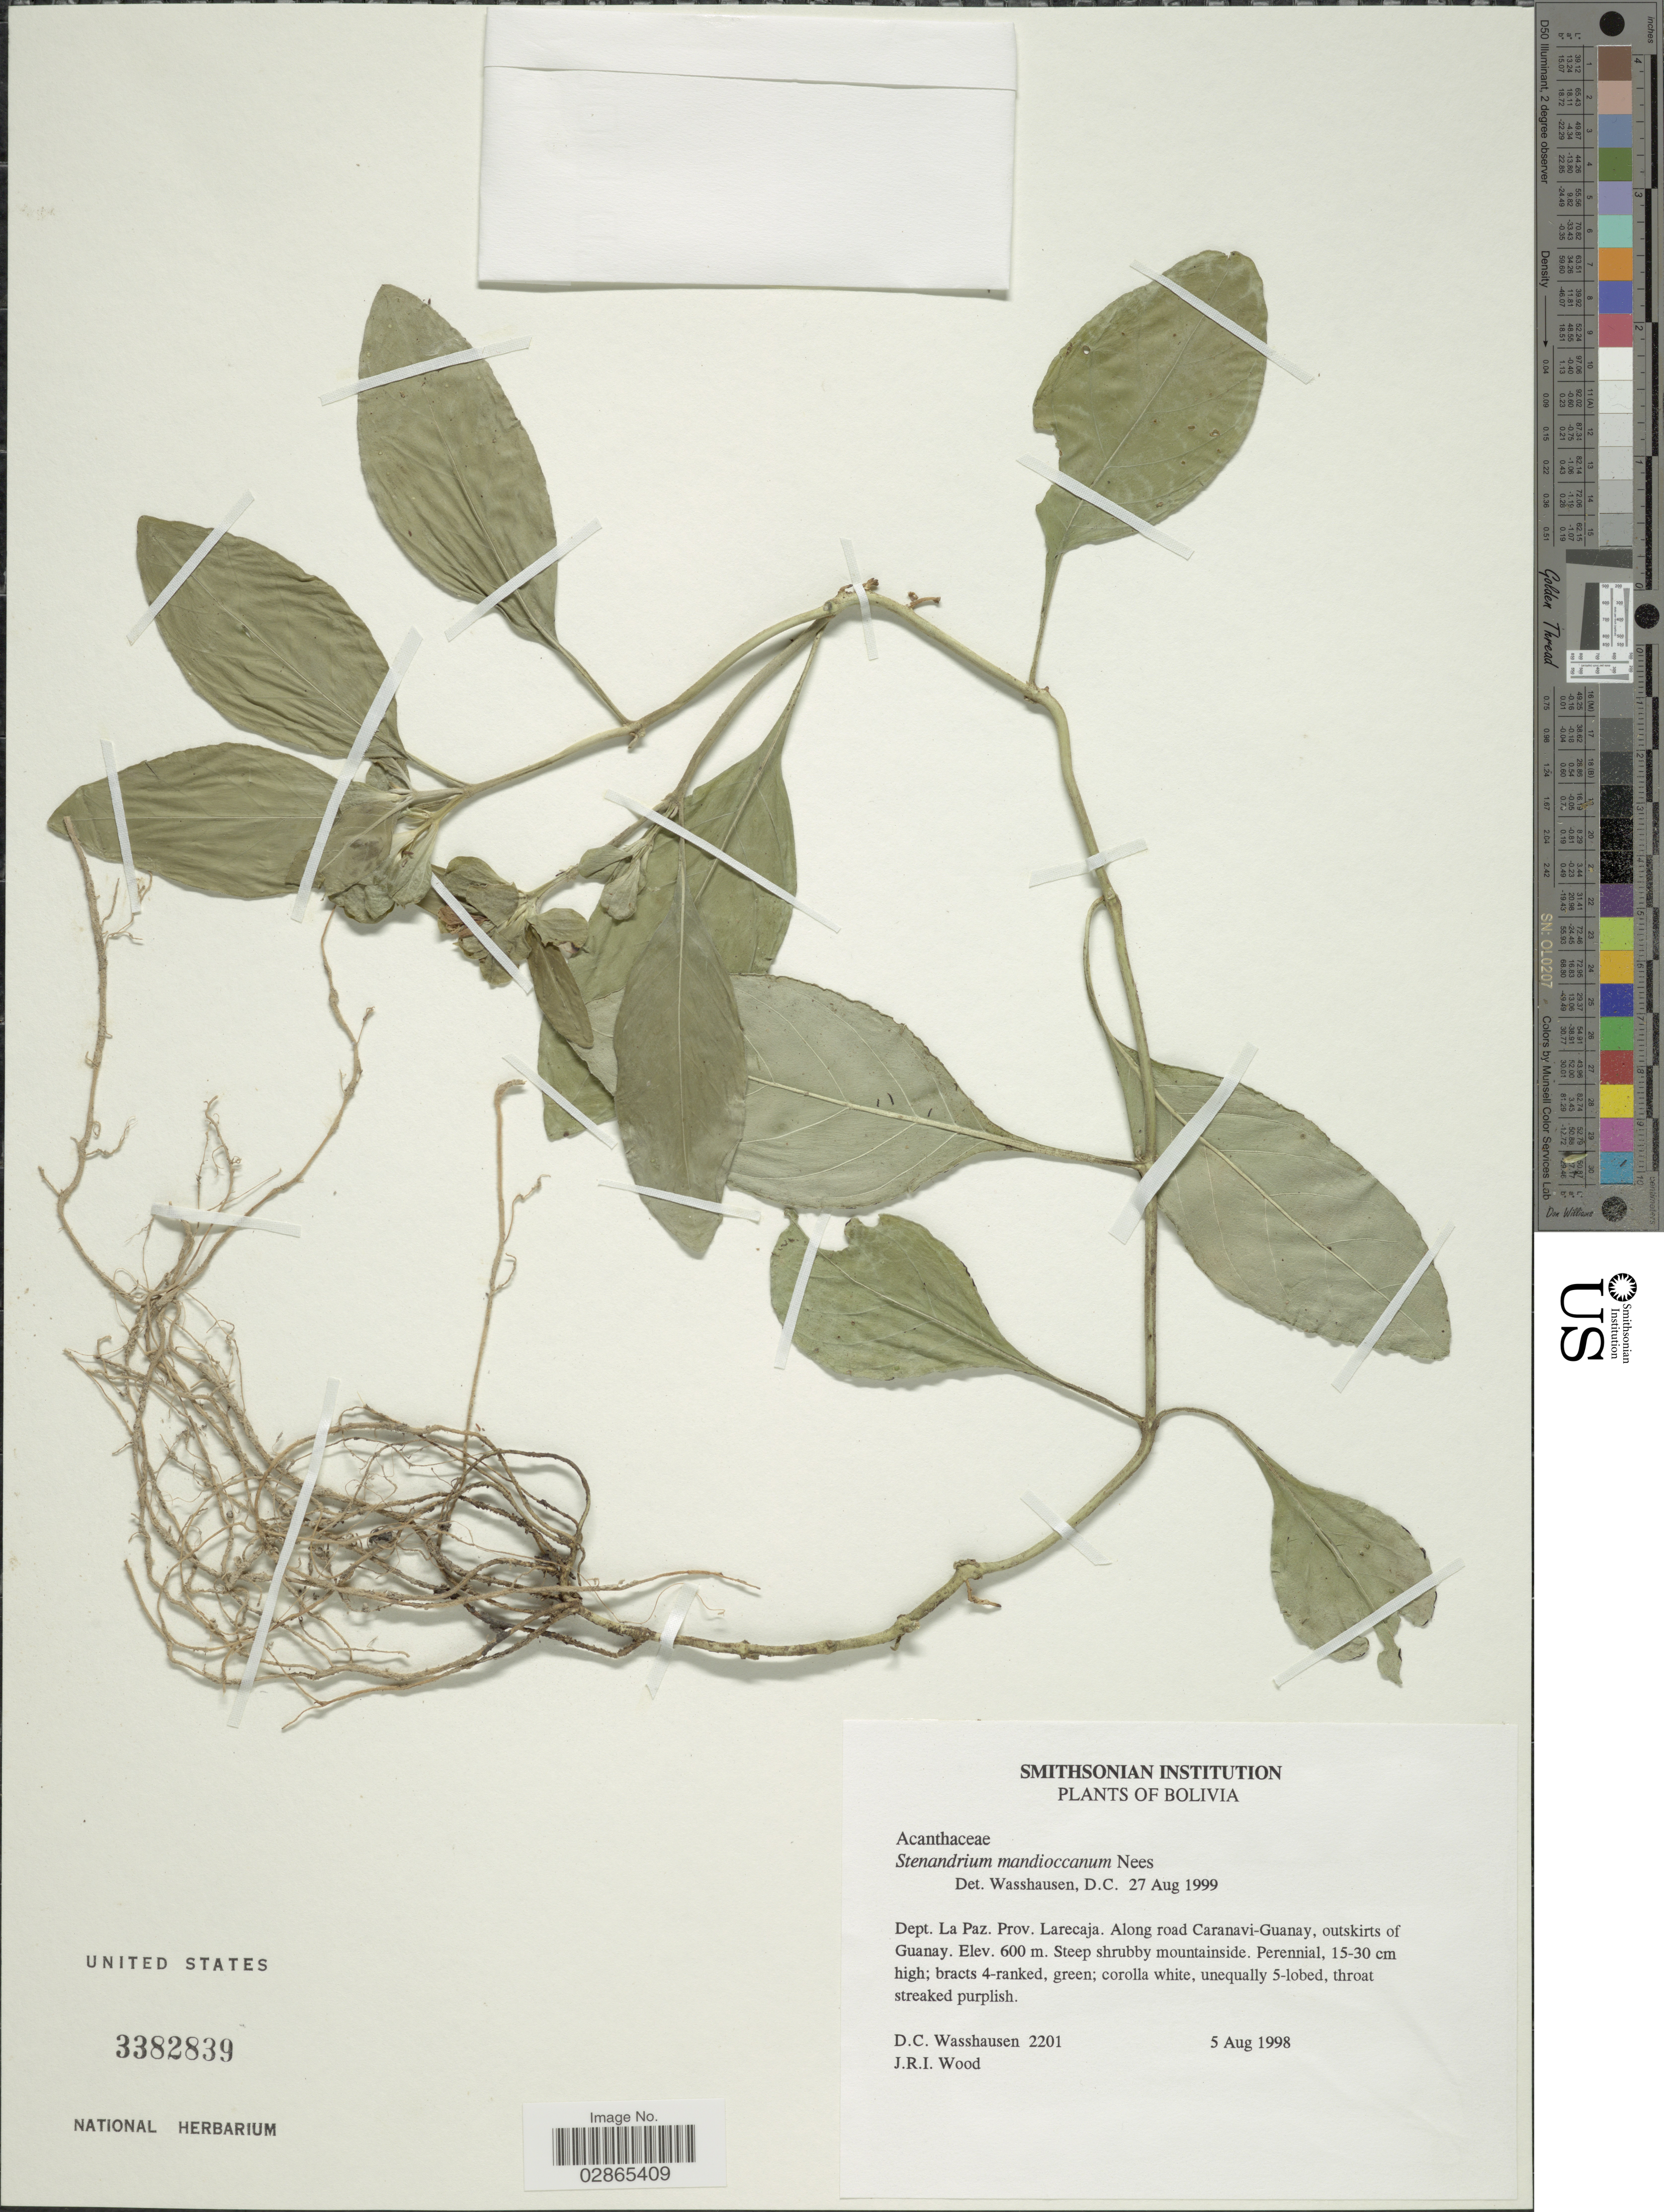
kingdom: Plantae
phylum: Tracheophyta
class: Magnoliopsida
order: Lamiales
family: Acanthaceae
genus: Stenandrium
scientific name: Stenandrium mandioccanum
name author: Nees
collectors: D. C. Wasshausen & J. R. I. Wood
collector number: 2201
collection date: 1998-08-05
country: Bolivia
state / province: La Paz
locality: Dept. La Paz. Prov. Larecaja. Along road Caranavi-Guanay, outskirts of Guanay.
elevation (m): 600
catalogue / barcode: US 3382839